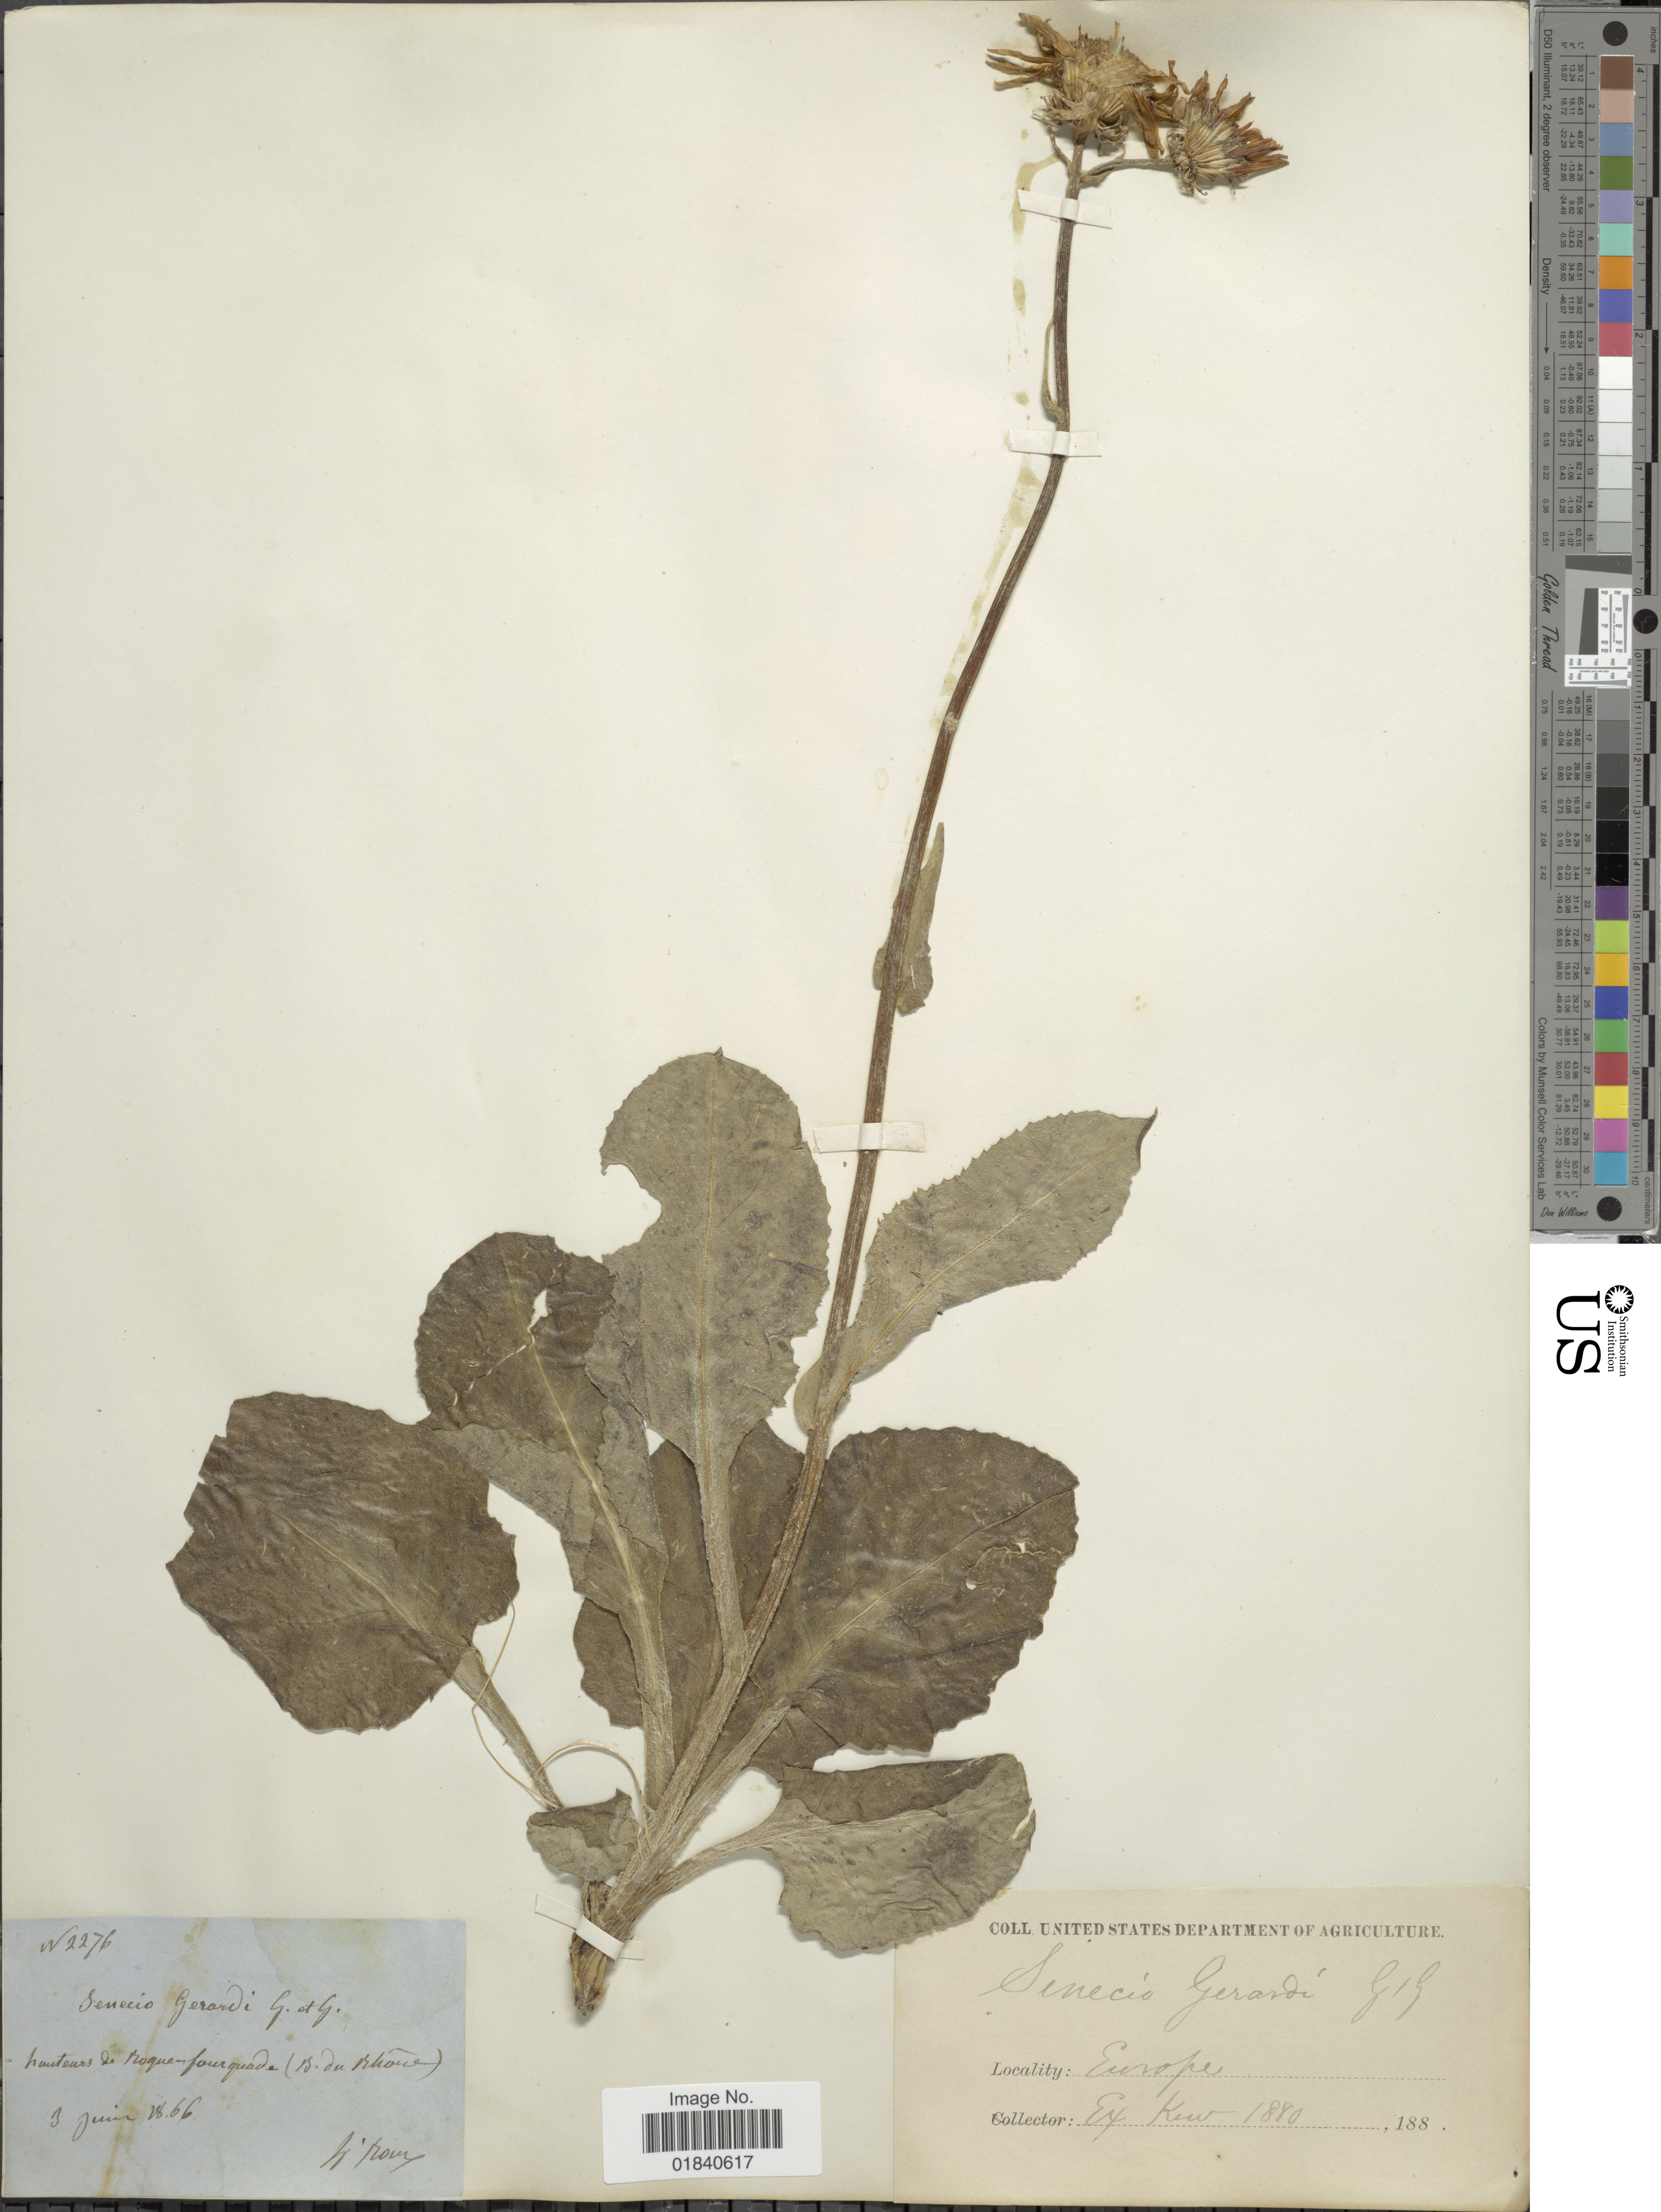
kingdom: Plantae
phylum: Tracheophyta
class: Magnoliopsida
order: Asterales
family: Asteraceae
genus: Senecio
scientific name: Senecio provincialis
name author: (L.) Druce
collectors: H. Howry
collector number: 2276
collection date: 1866-06-03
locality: Europe. hautears de Hoque-fourguade (B. du Rhone) [interpreted]